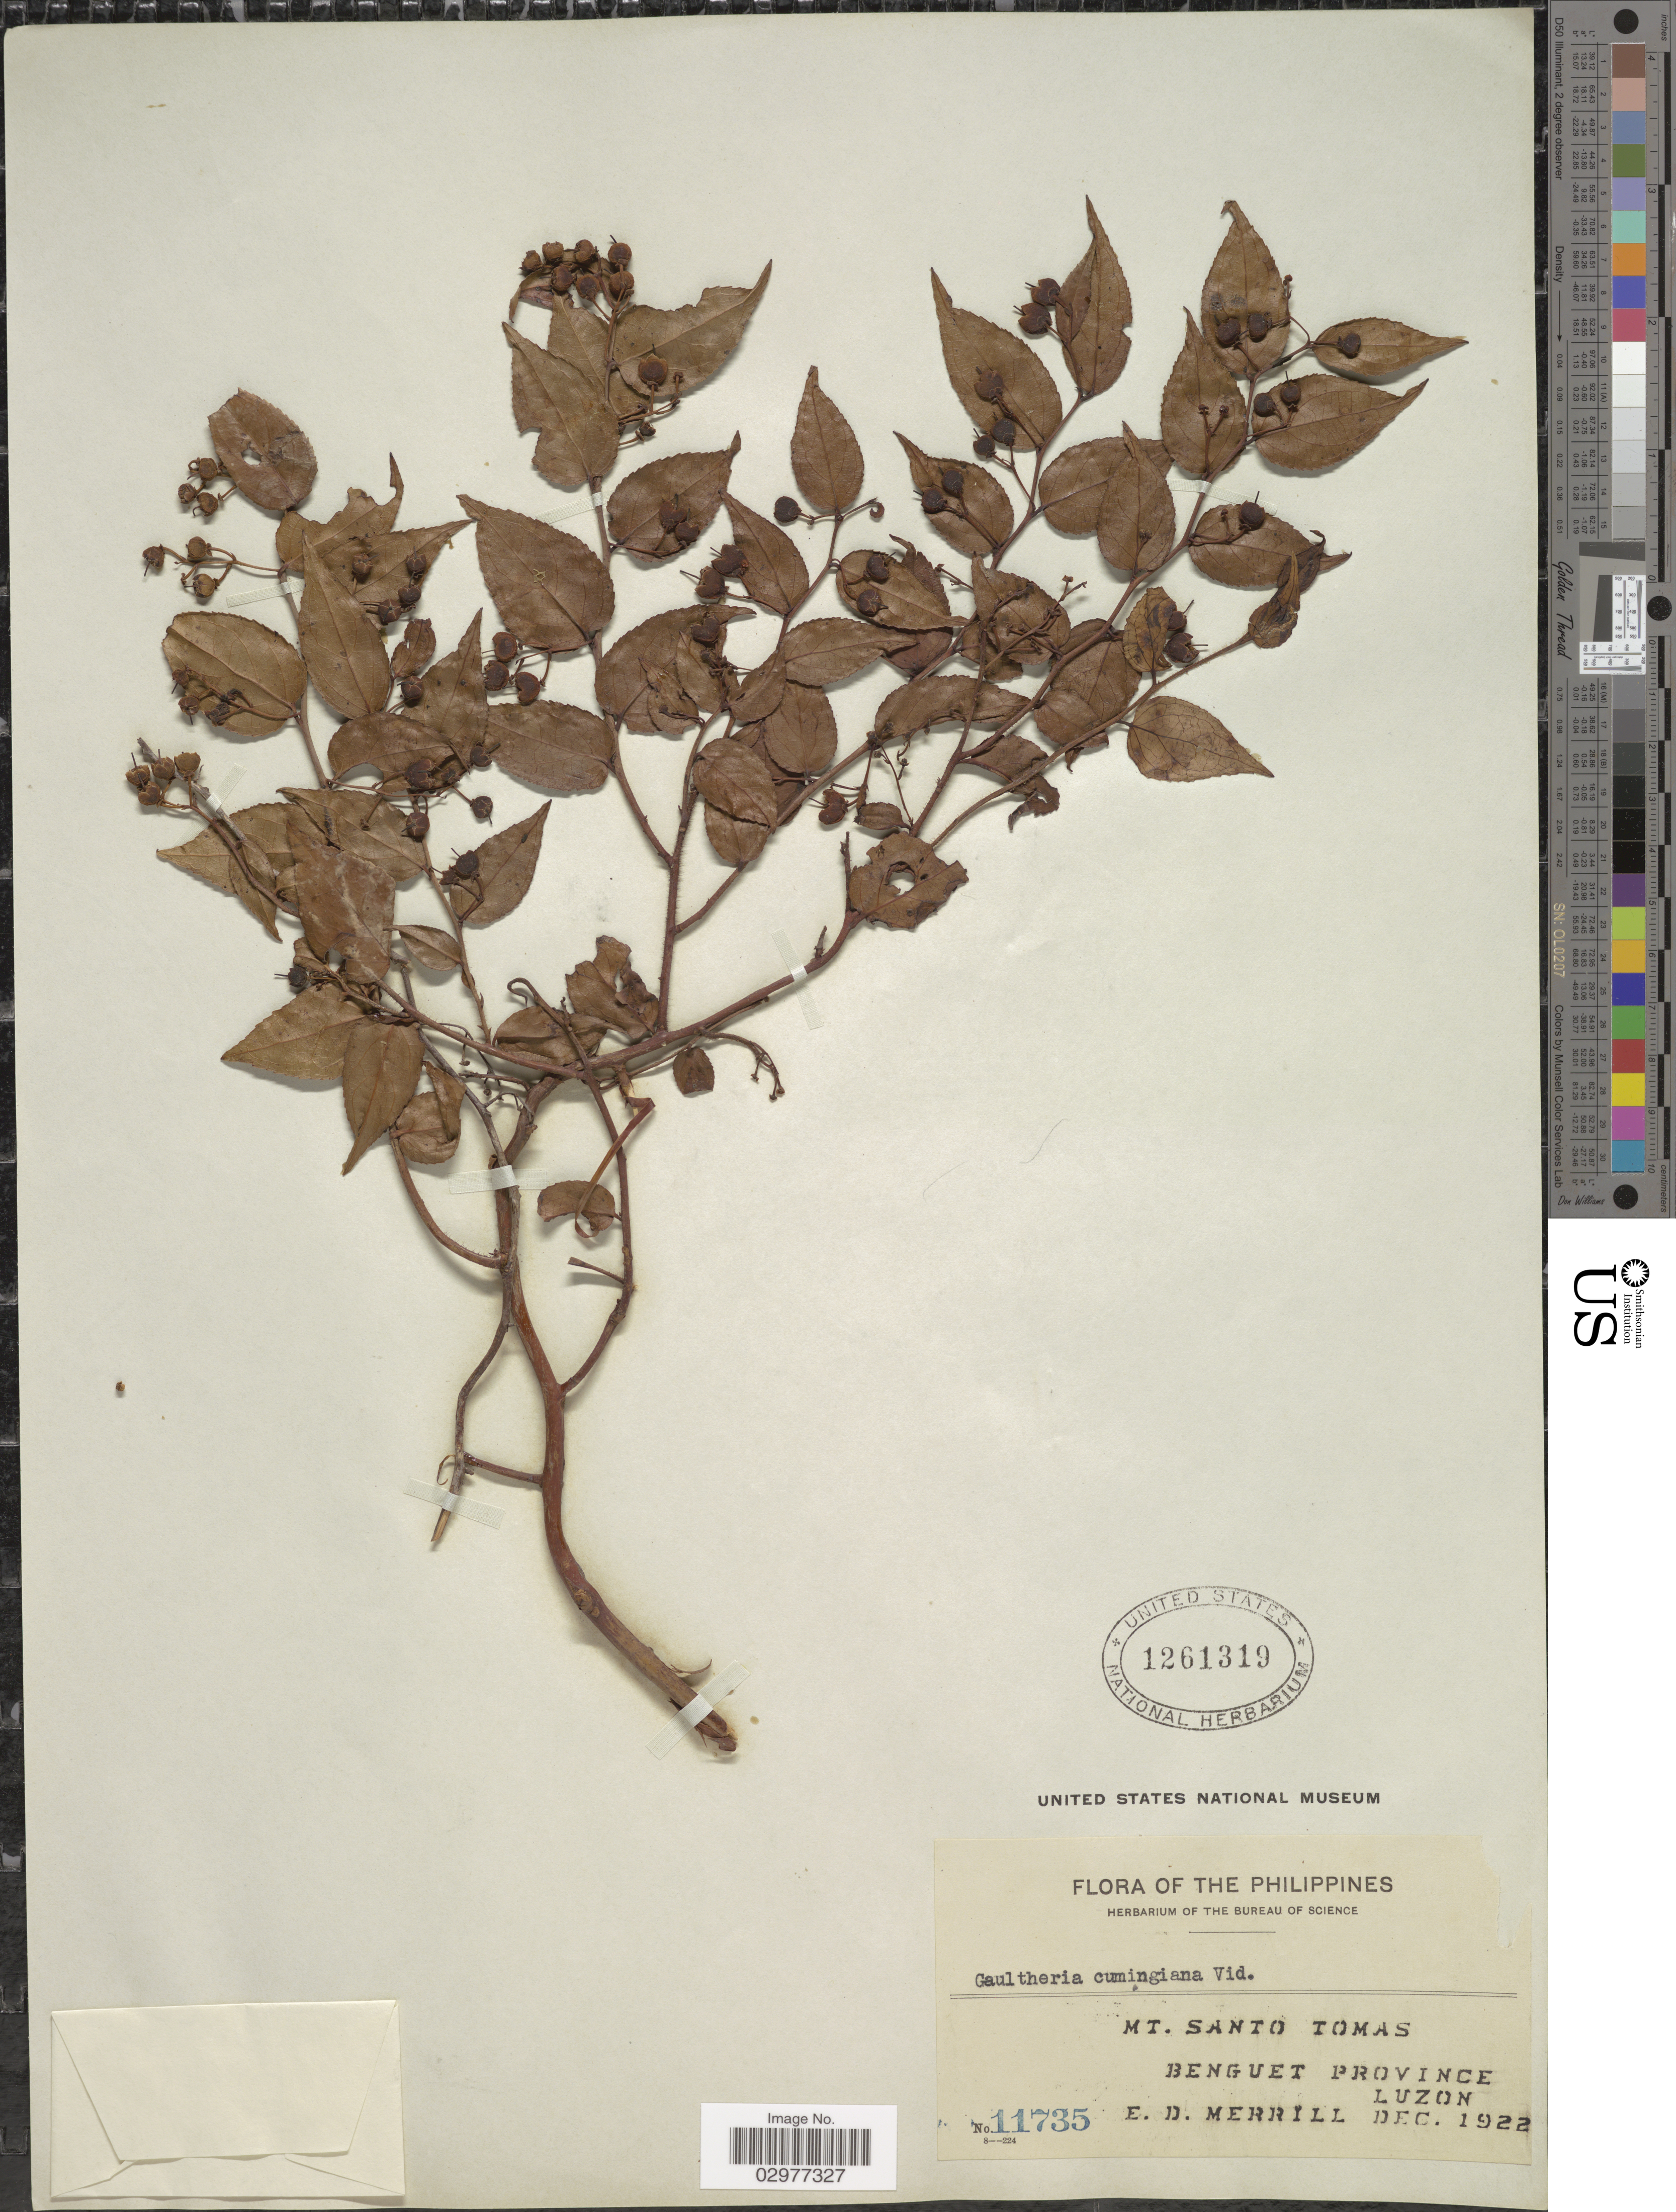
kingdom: Plantae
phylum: Tracheophyta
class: Magnoliopsida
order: Ericales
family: Ericaceae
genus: Gaultheria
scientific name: Gaultheria cumingiana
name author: S. Vidal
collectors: E. D. Merrill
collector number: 11735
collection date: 1922-12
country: Philippines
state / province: Cordillera (Administrative Region)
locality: Nt, Santo Tomas. Benguet Province Luzon.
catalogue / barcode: US 1261319